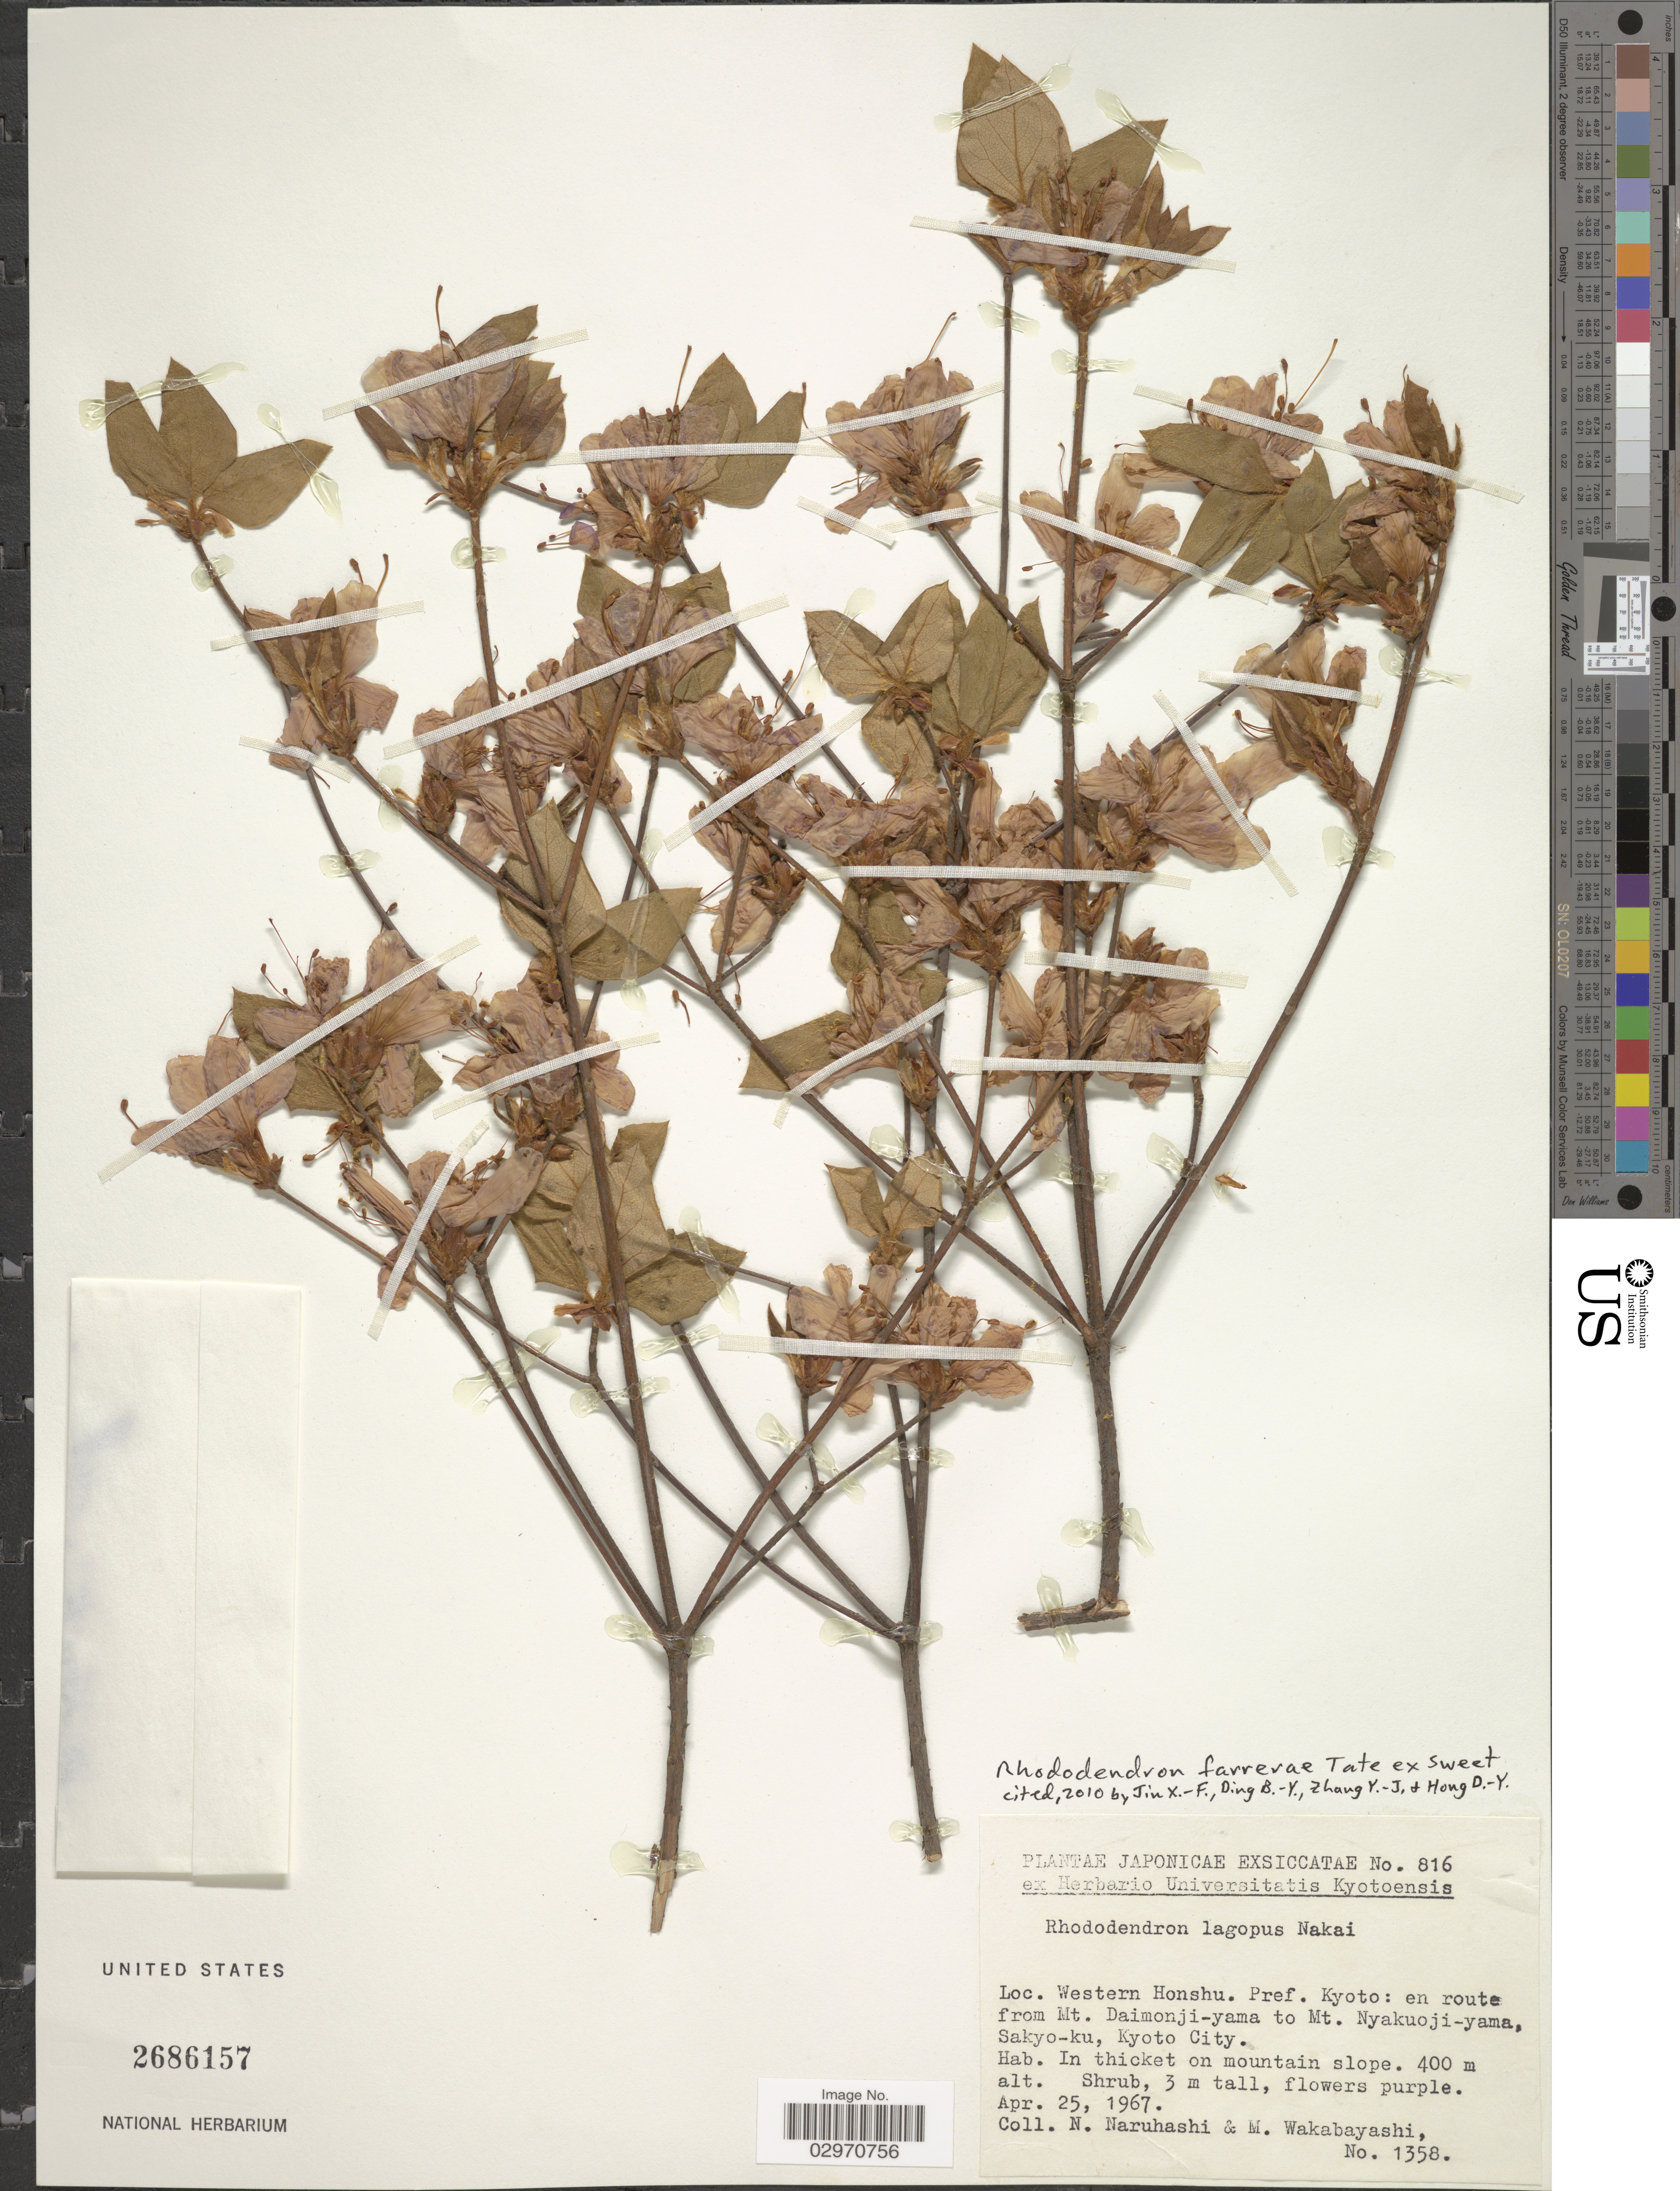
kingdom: Plantae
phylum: Tracheophyta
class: Magnoliopsida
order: Ericales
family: Ericaceae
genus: Rhododendron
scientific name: Rhododendron farrerae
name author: Sweet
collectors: N. Naruhashi & M. Wakabayashi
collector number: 1358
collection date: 1967-04-25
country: Japan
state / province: Kyoto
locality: Japonicae. Western Honshu. Pref. Kyoto: en route from Mt. Diamonji-yama to Mt. Nyakuoji-yama, Sakyo-ku, Kyoto City.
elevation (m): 400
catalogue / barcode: US 2686157